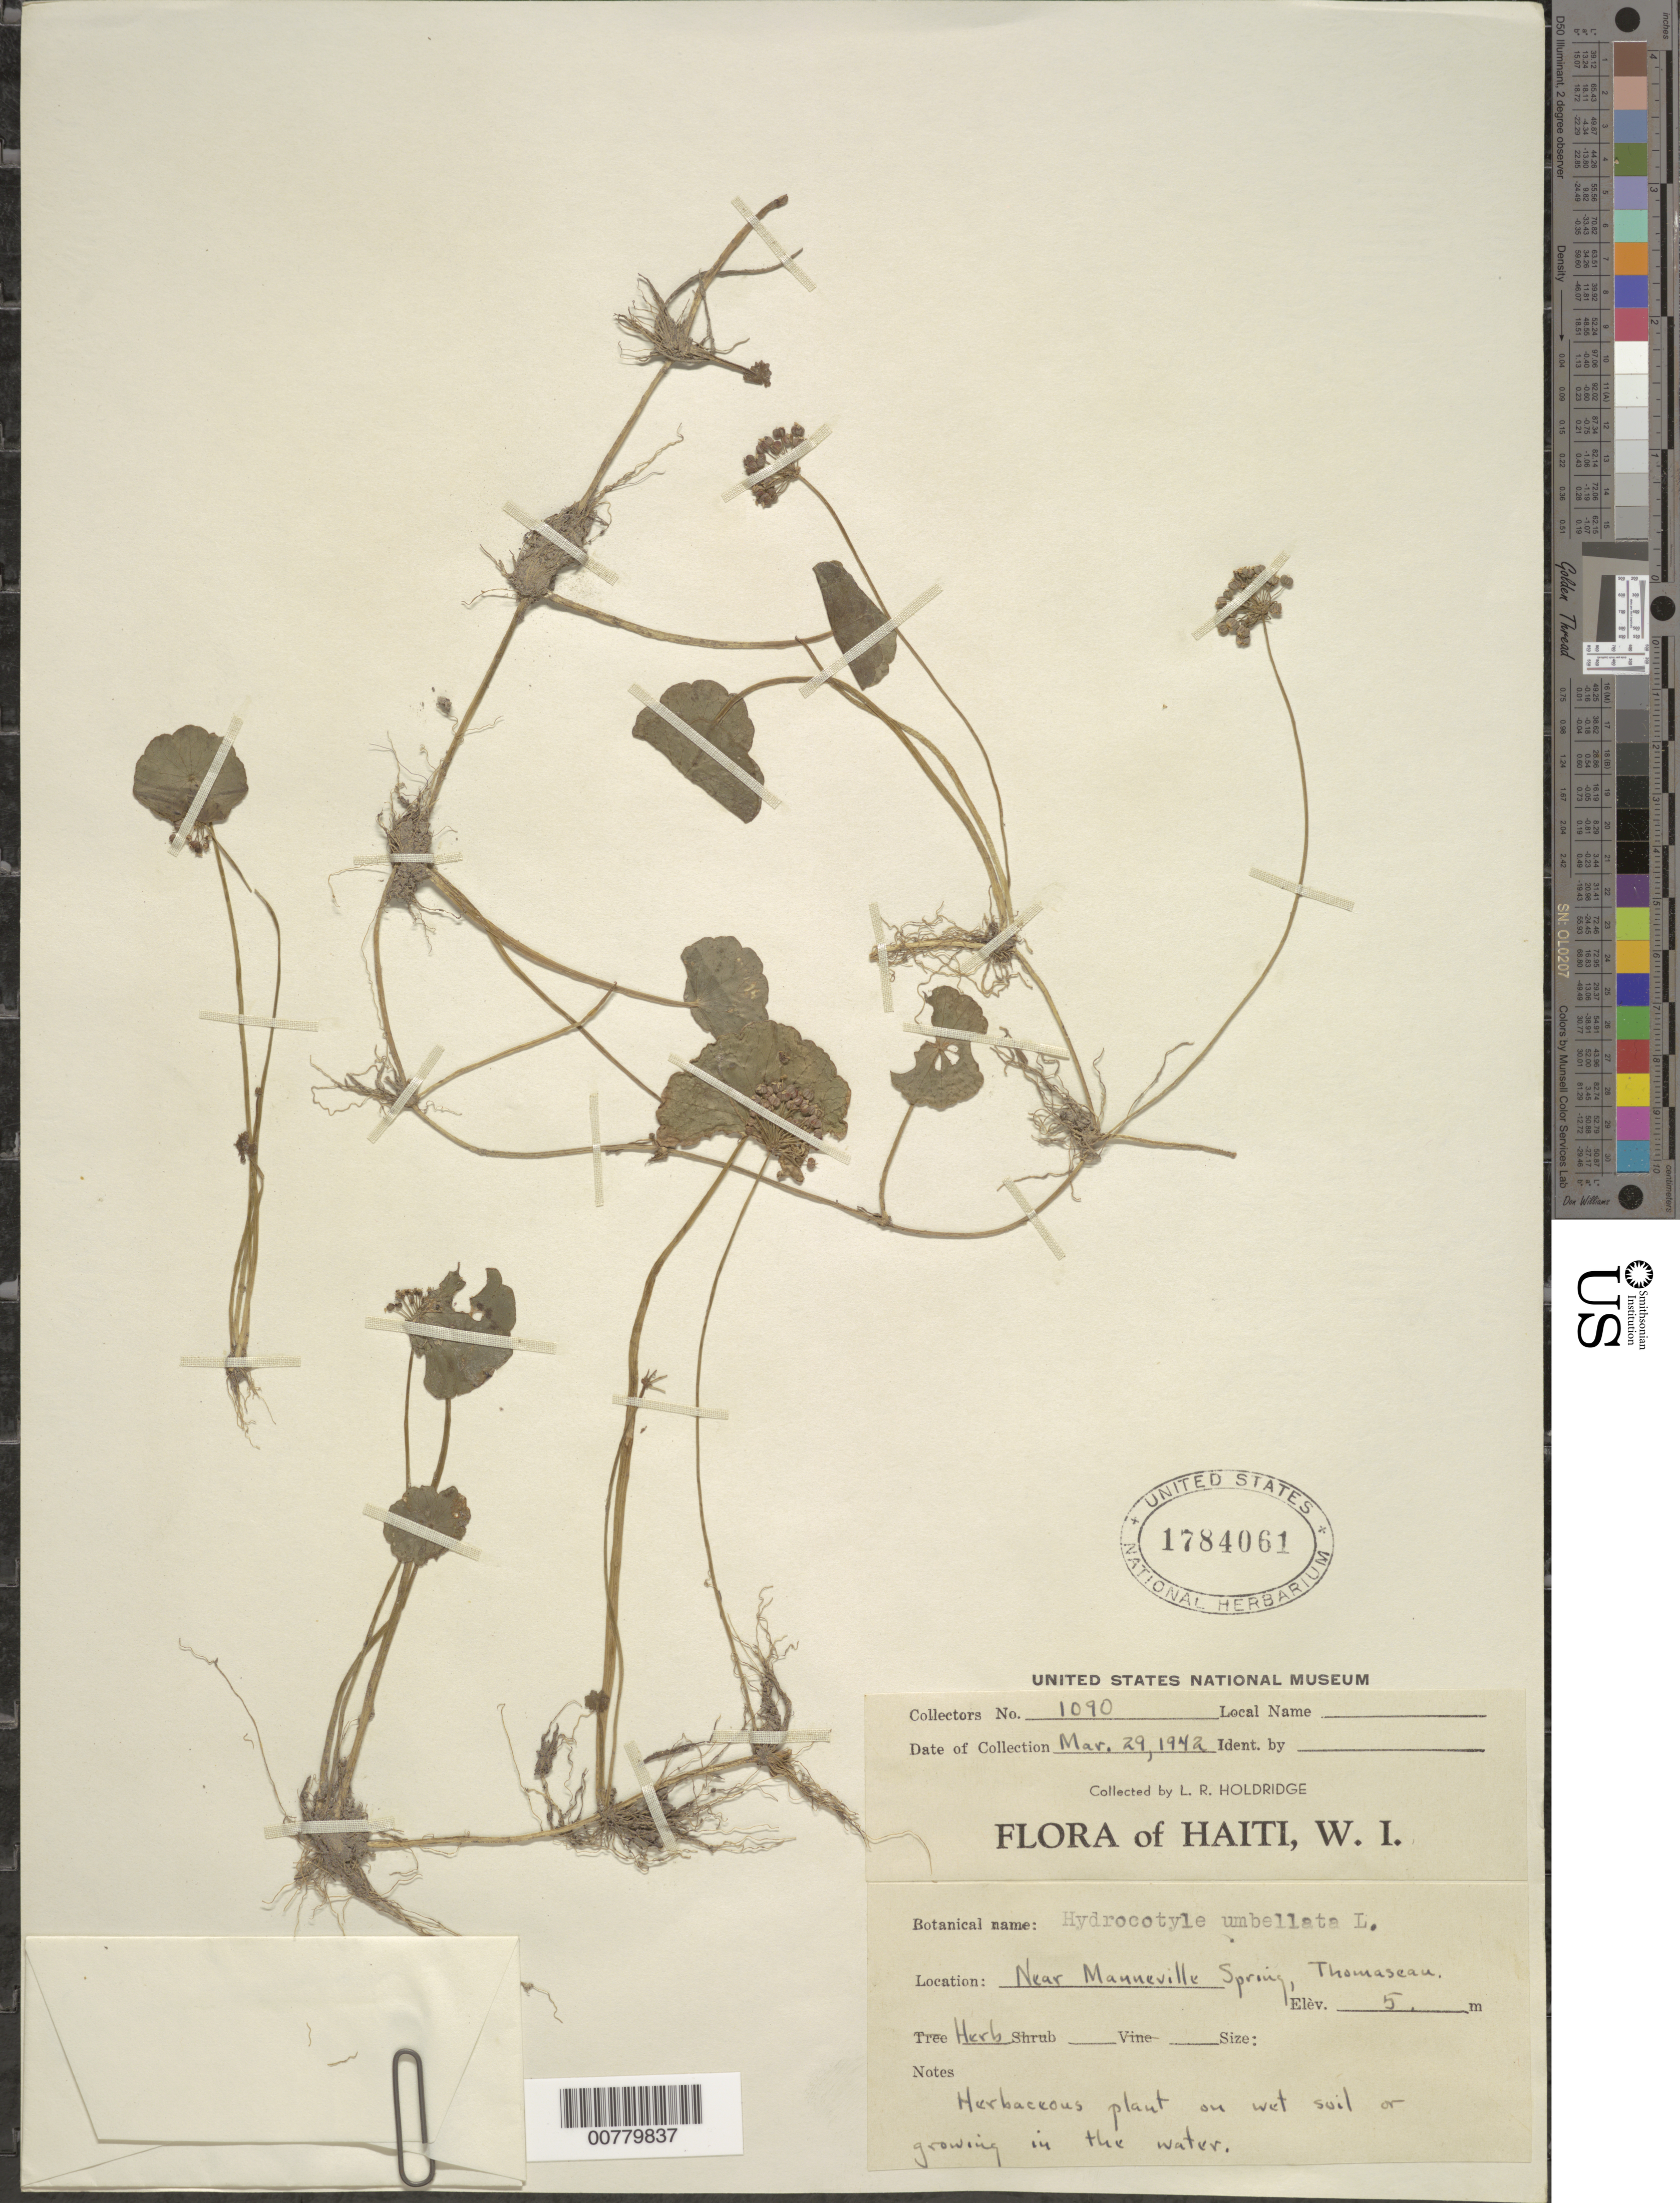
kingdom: Plantae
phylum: Tracheophyta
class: Magnoliopsida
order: Apiales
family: Araliaceae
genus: Hydrocotyle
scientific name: Hydrocotyle umbellata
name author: L.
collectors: L. Holdridge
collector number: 1090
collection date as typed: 29 Mar 1942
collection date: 1942-03-29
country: Haiti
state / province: Ouest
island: Hispaniola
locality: Thomaseau, near Manneville Spring.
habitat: On wet soil or growing in the water.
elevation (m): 5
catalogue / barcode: US 1784061